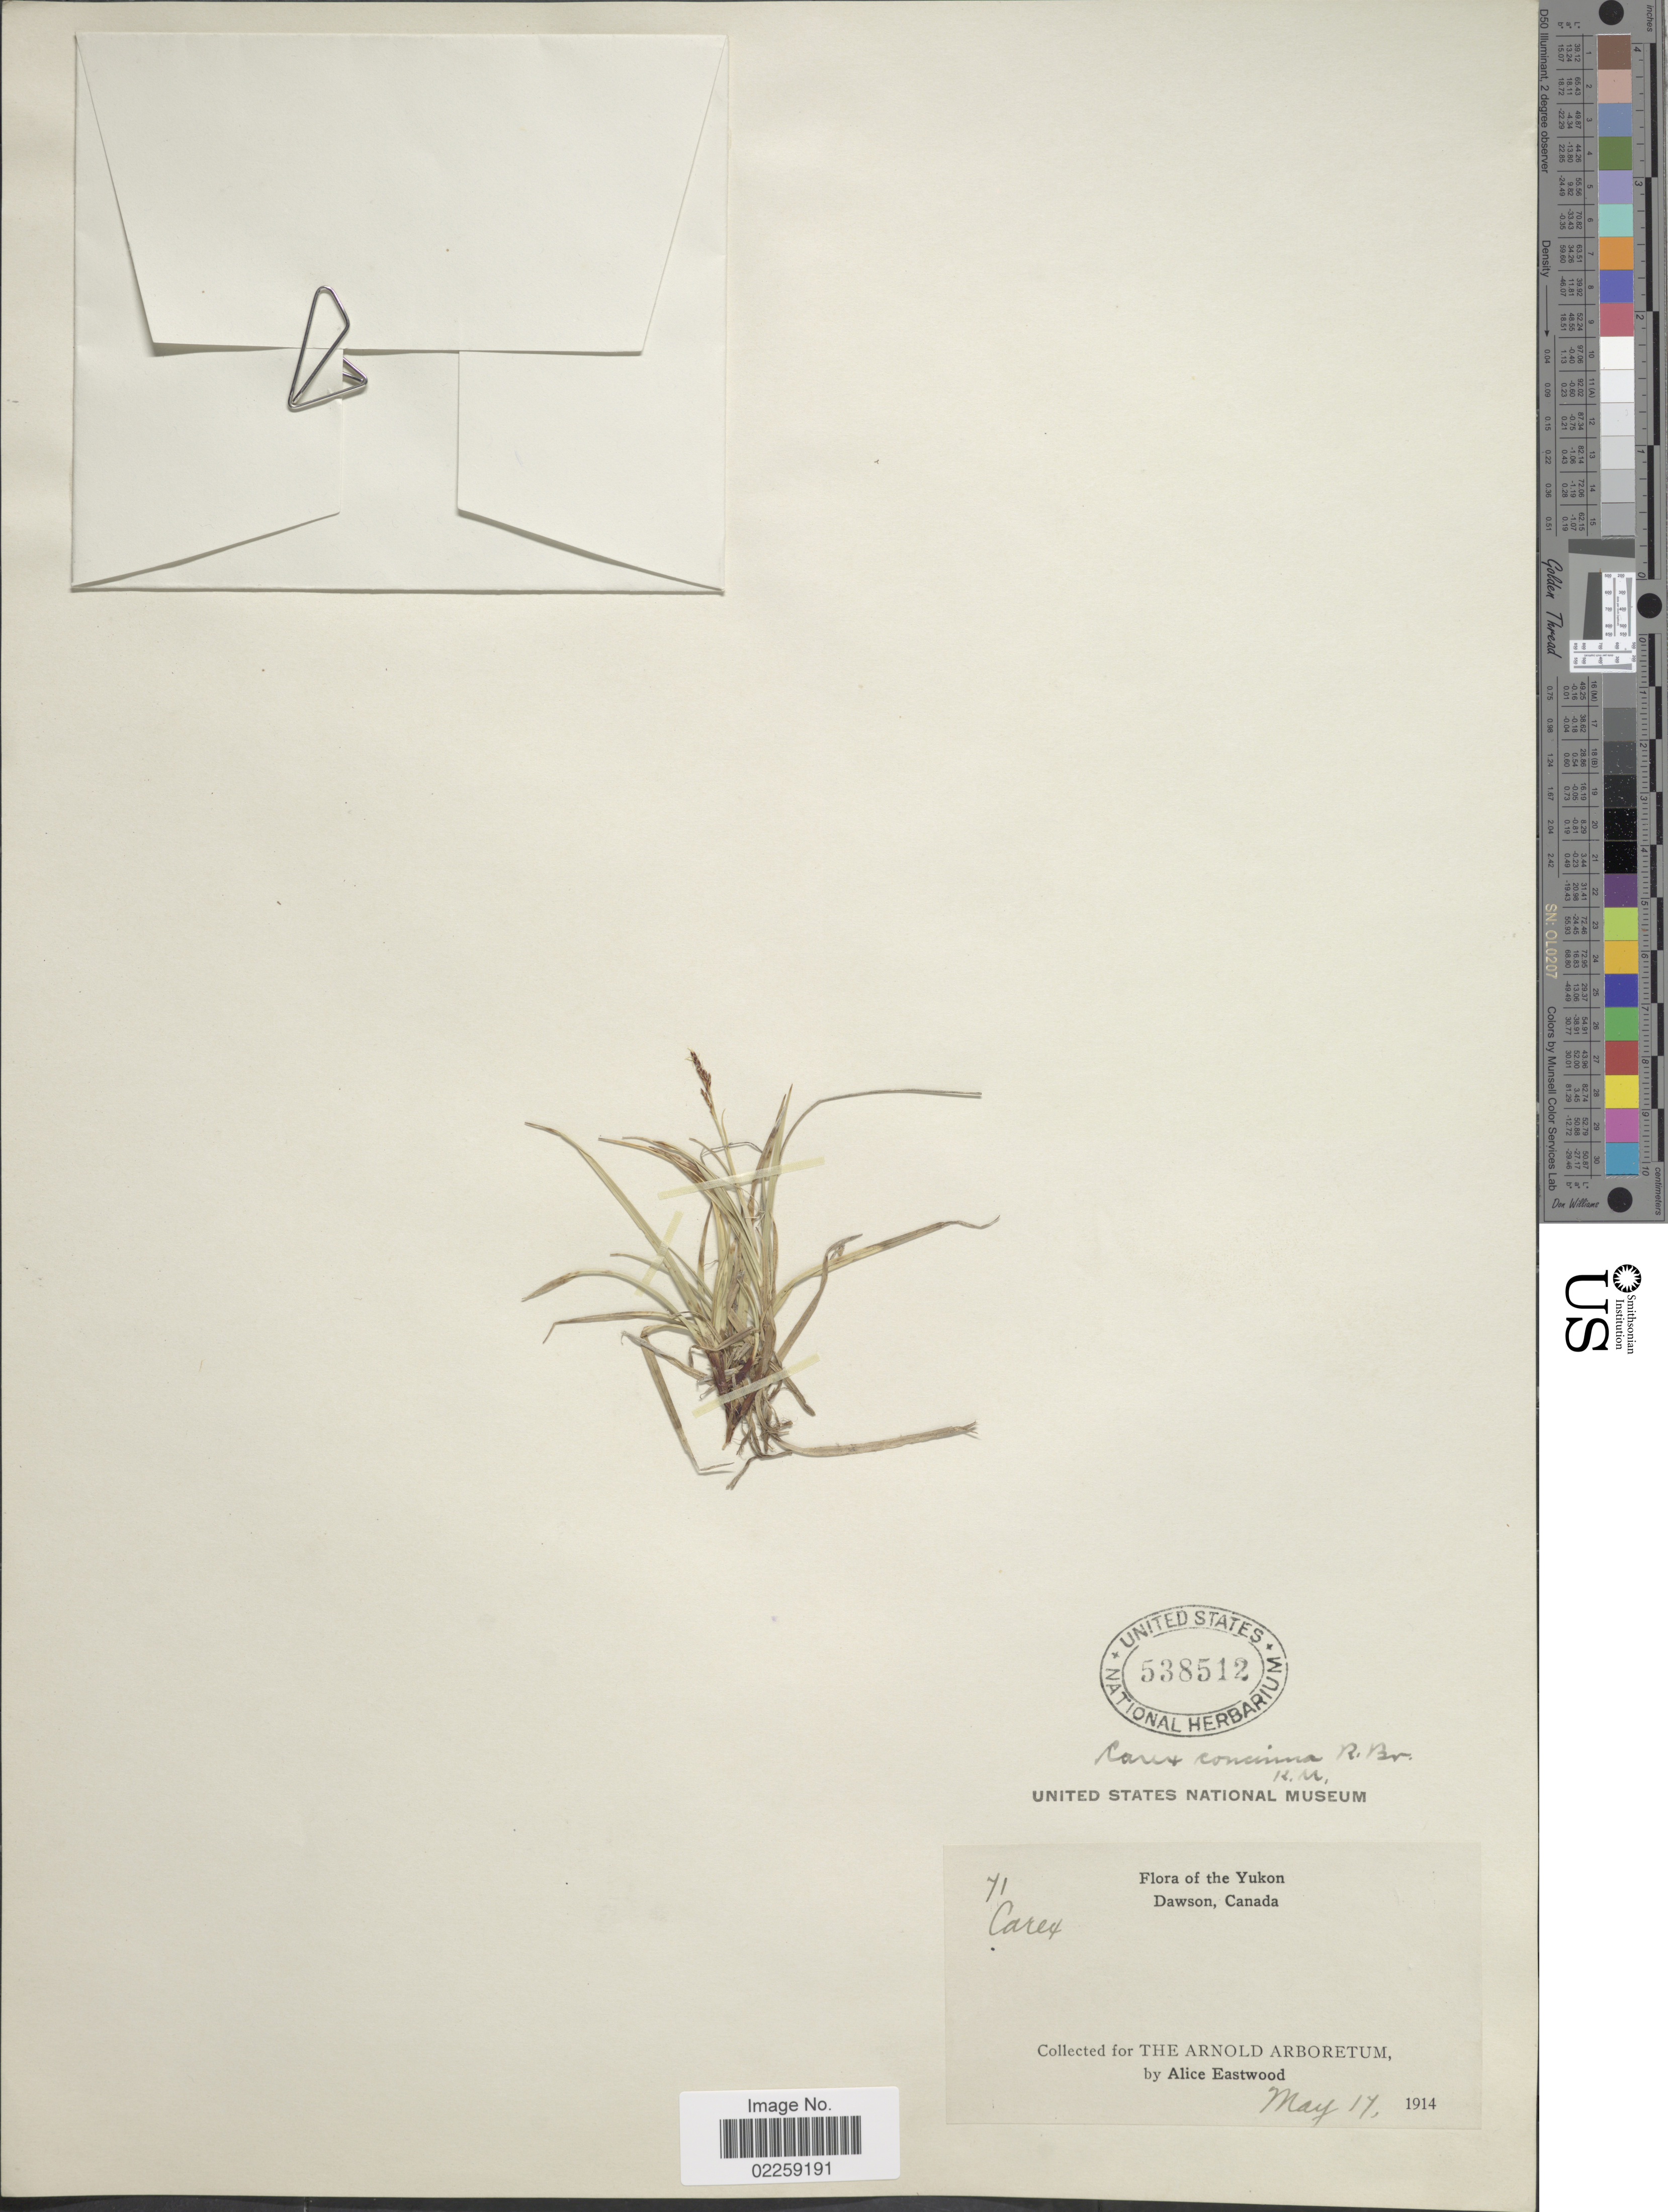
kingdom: Plantae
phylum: Tracheophyta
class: Liliopsida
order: Poales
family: Cyperaceae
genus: Carex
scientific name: Carex concinna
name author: R. Br.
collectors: A. Eastwood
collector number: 71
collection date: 1914-05-17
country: Canada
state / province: Yukon Territory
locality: Yukon, Dawson.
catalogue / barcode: US 538512